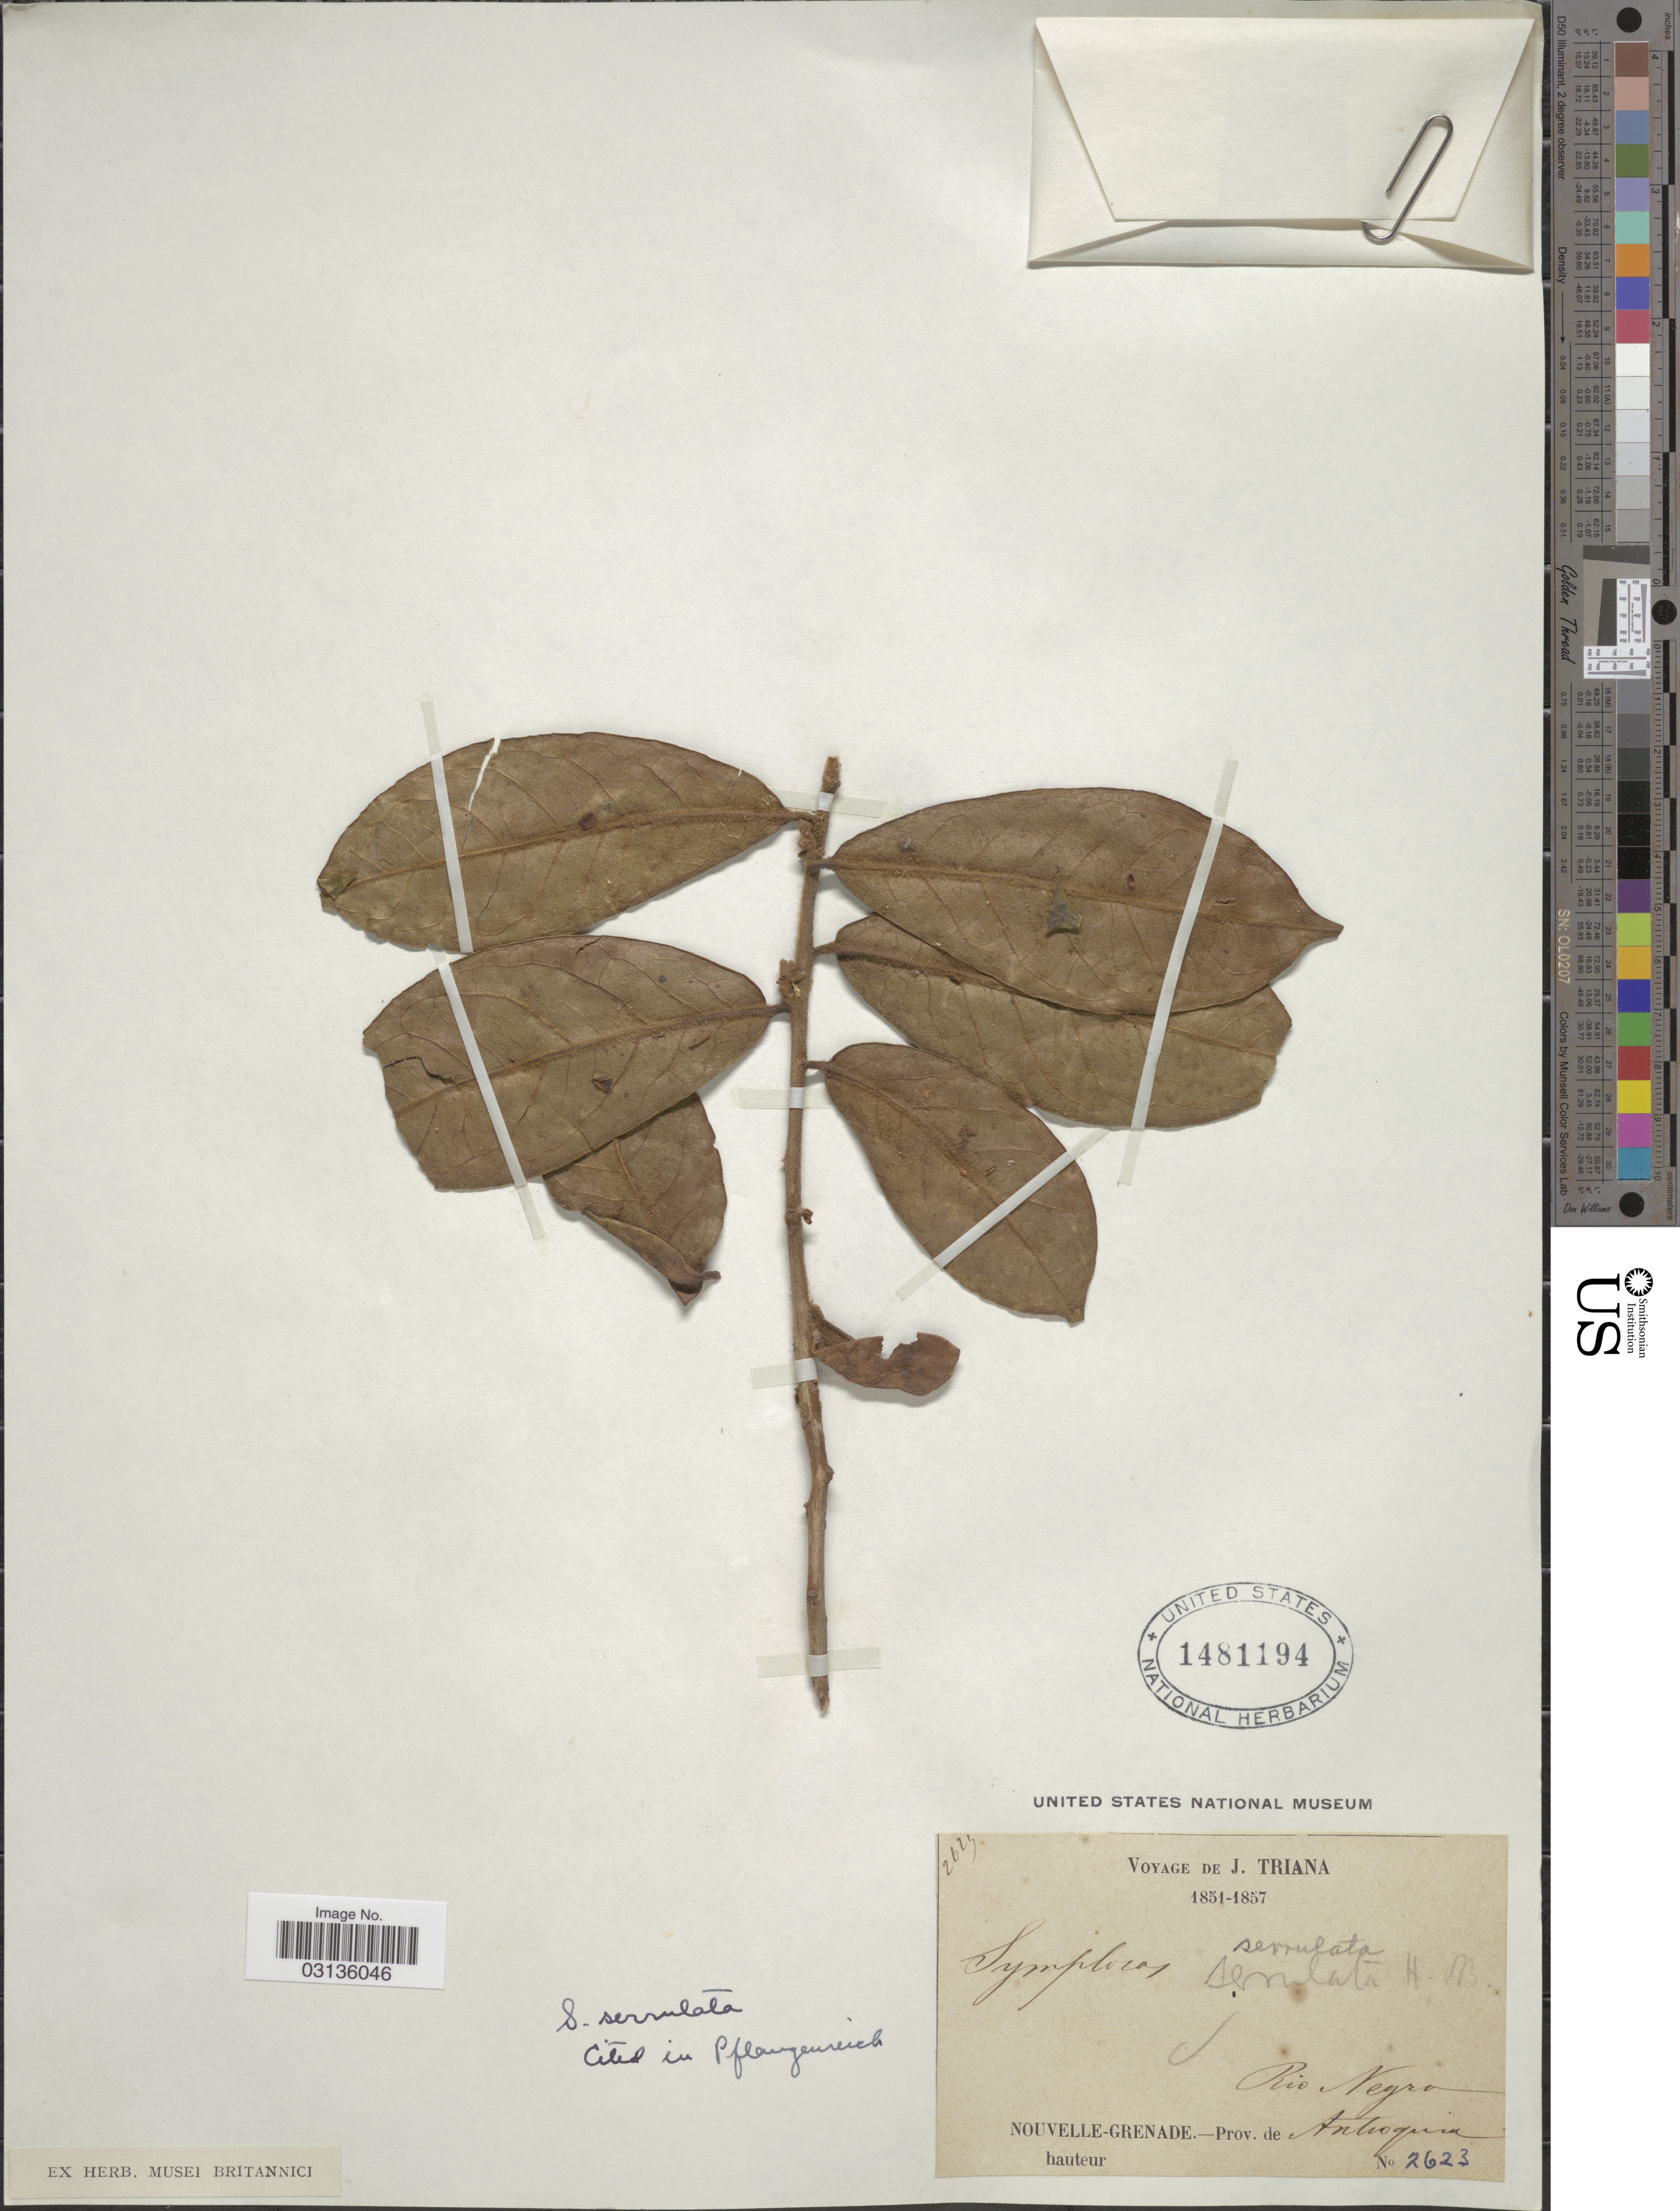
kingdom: Plantae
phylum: Tracheophyta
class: Magnoliopsida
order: Ericales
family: Symplocaceae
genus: Symplocos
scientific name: Symplocos serrulata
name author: Bonpl.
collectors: J. Triana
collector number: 2623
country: Colombia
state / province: Antioquia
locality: Rio Negro. Nouvelle-Grenade.- Prov. de Antioquia.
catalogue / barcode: US 1481194